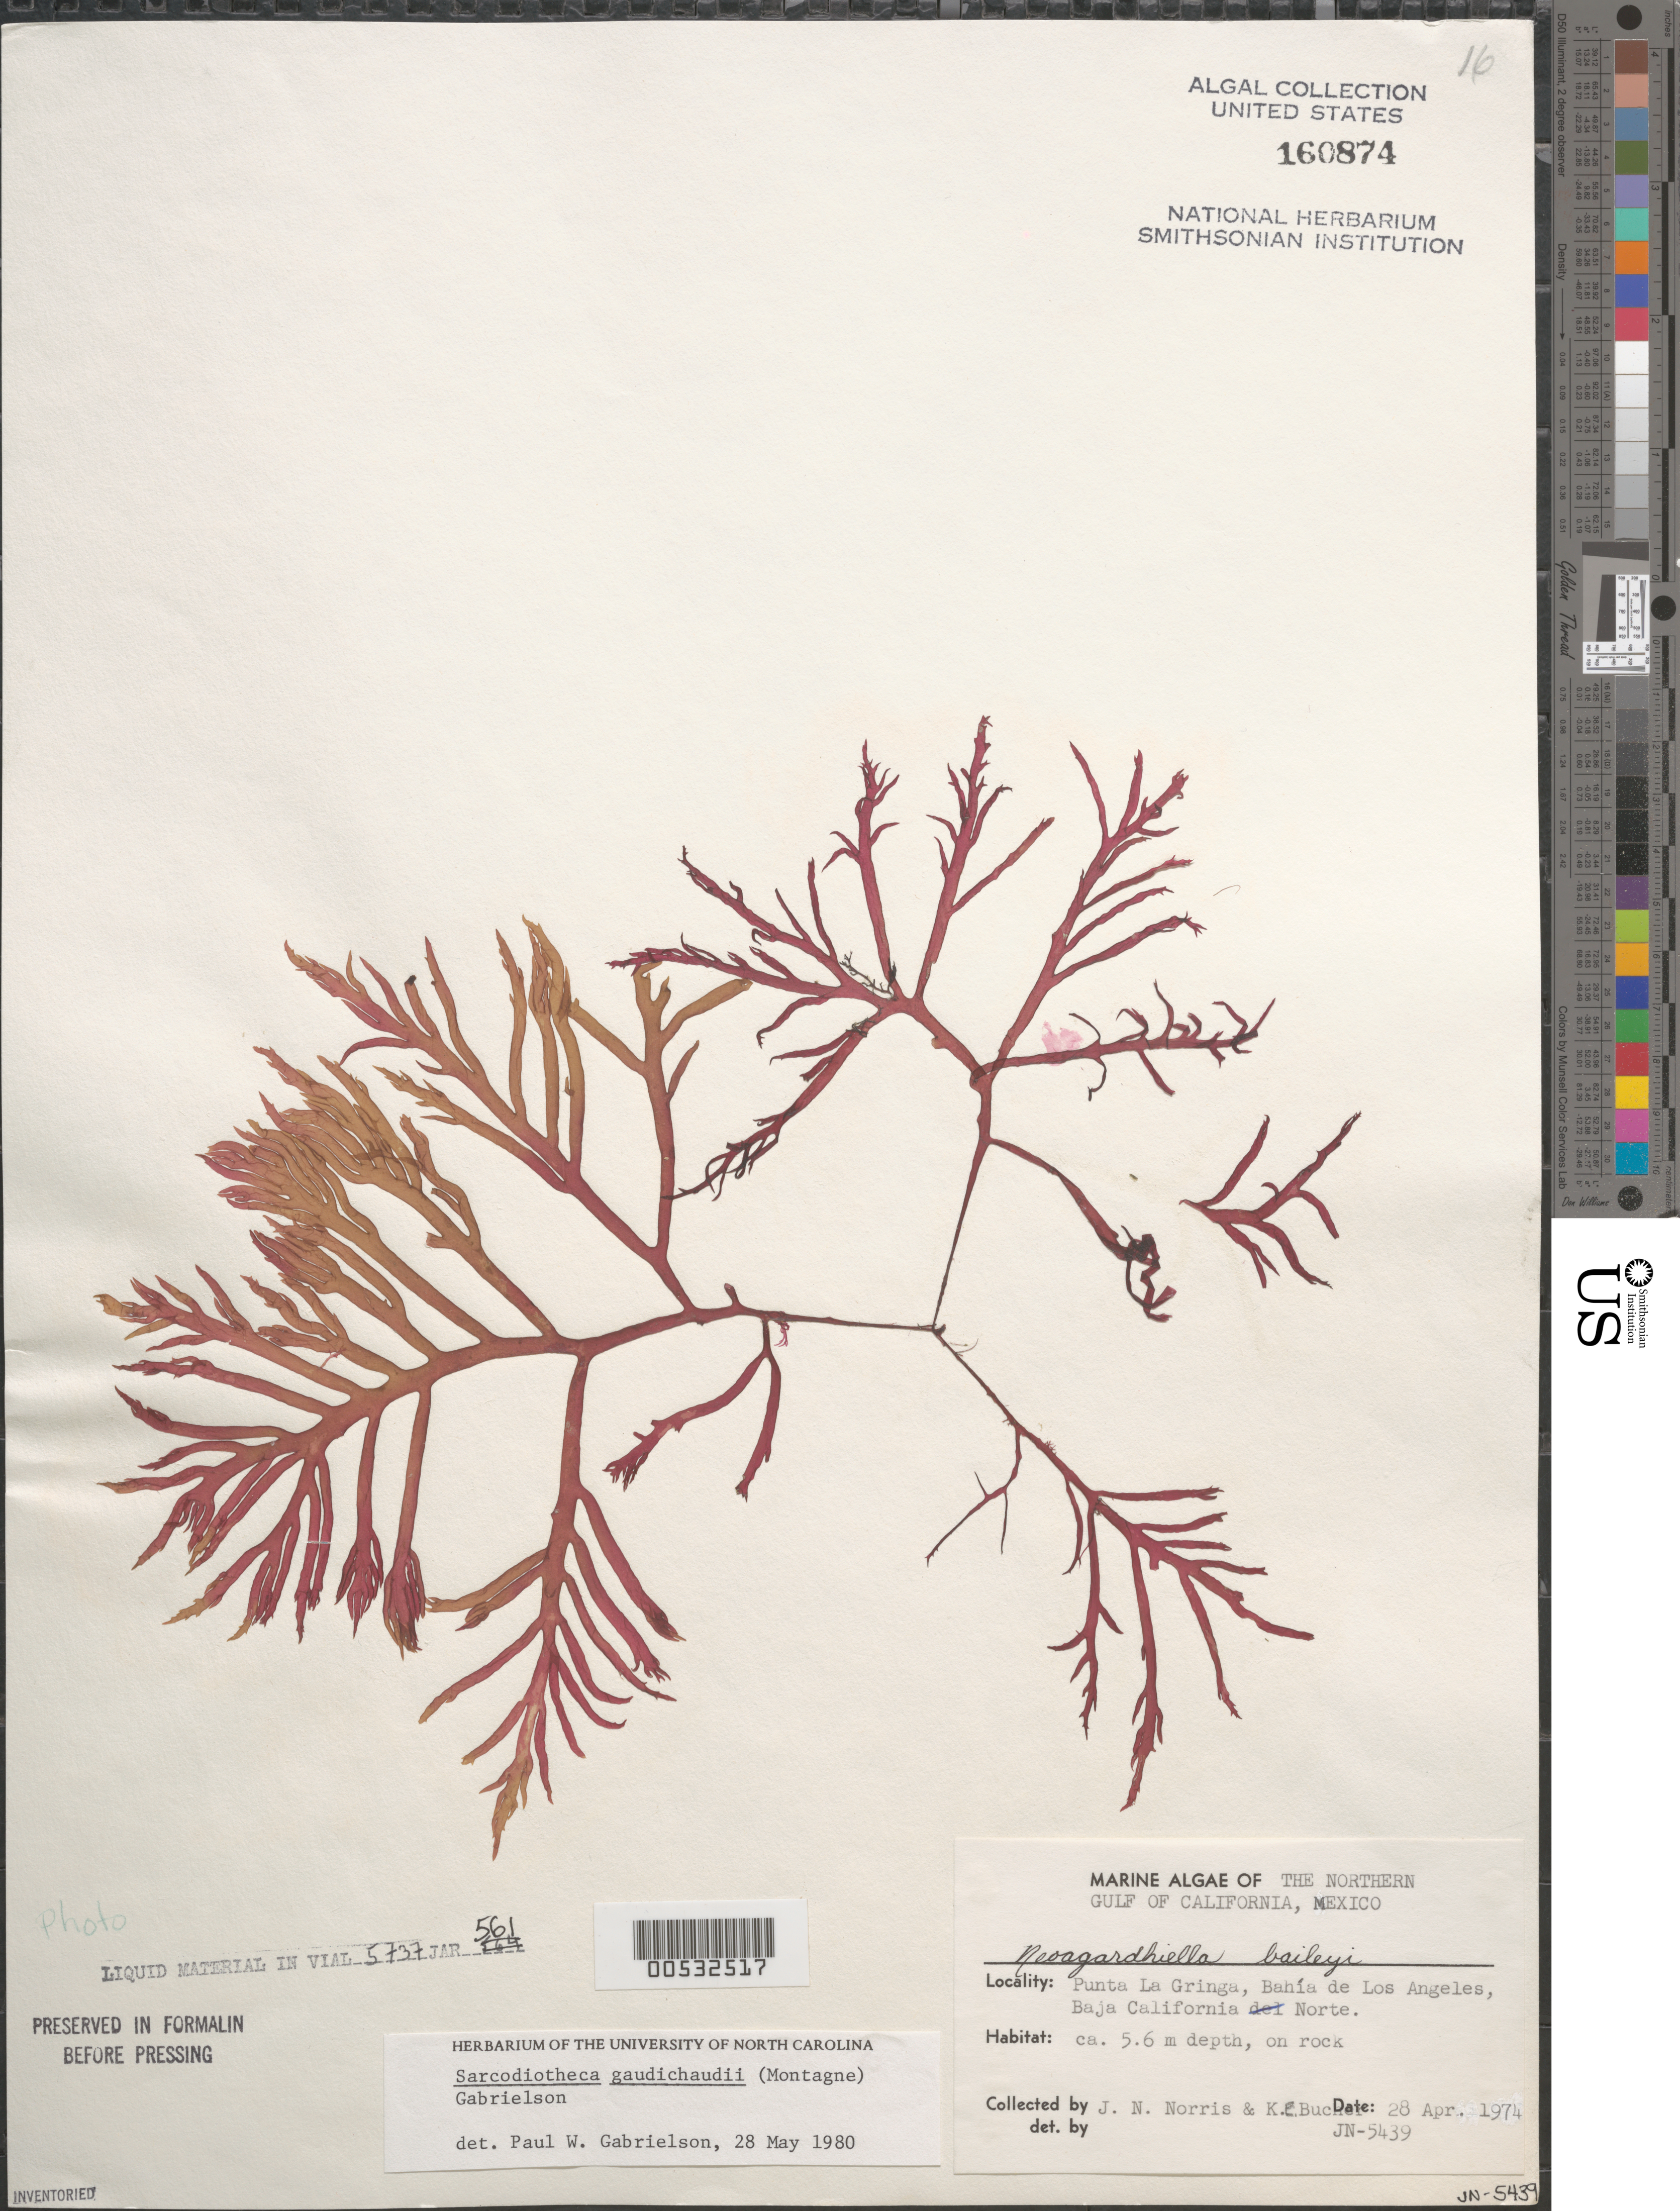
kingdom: Plantae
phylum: Rhodophyta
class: Florideophyceae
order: Gigartinales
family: Solieriaceae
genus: Sarcodiotheca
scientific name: Sarcodiotheca gaudichaudii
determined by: Gabrielson, P. W.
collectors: J. N. Norris & K. E. Bucher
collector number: JN-5439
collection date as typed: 28 Apr 1974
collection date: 1974-04-28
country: Mexico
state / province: Baja California Norte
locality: Punta La Gringa, Bahia de los Angeles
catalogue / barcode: US 160874